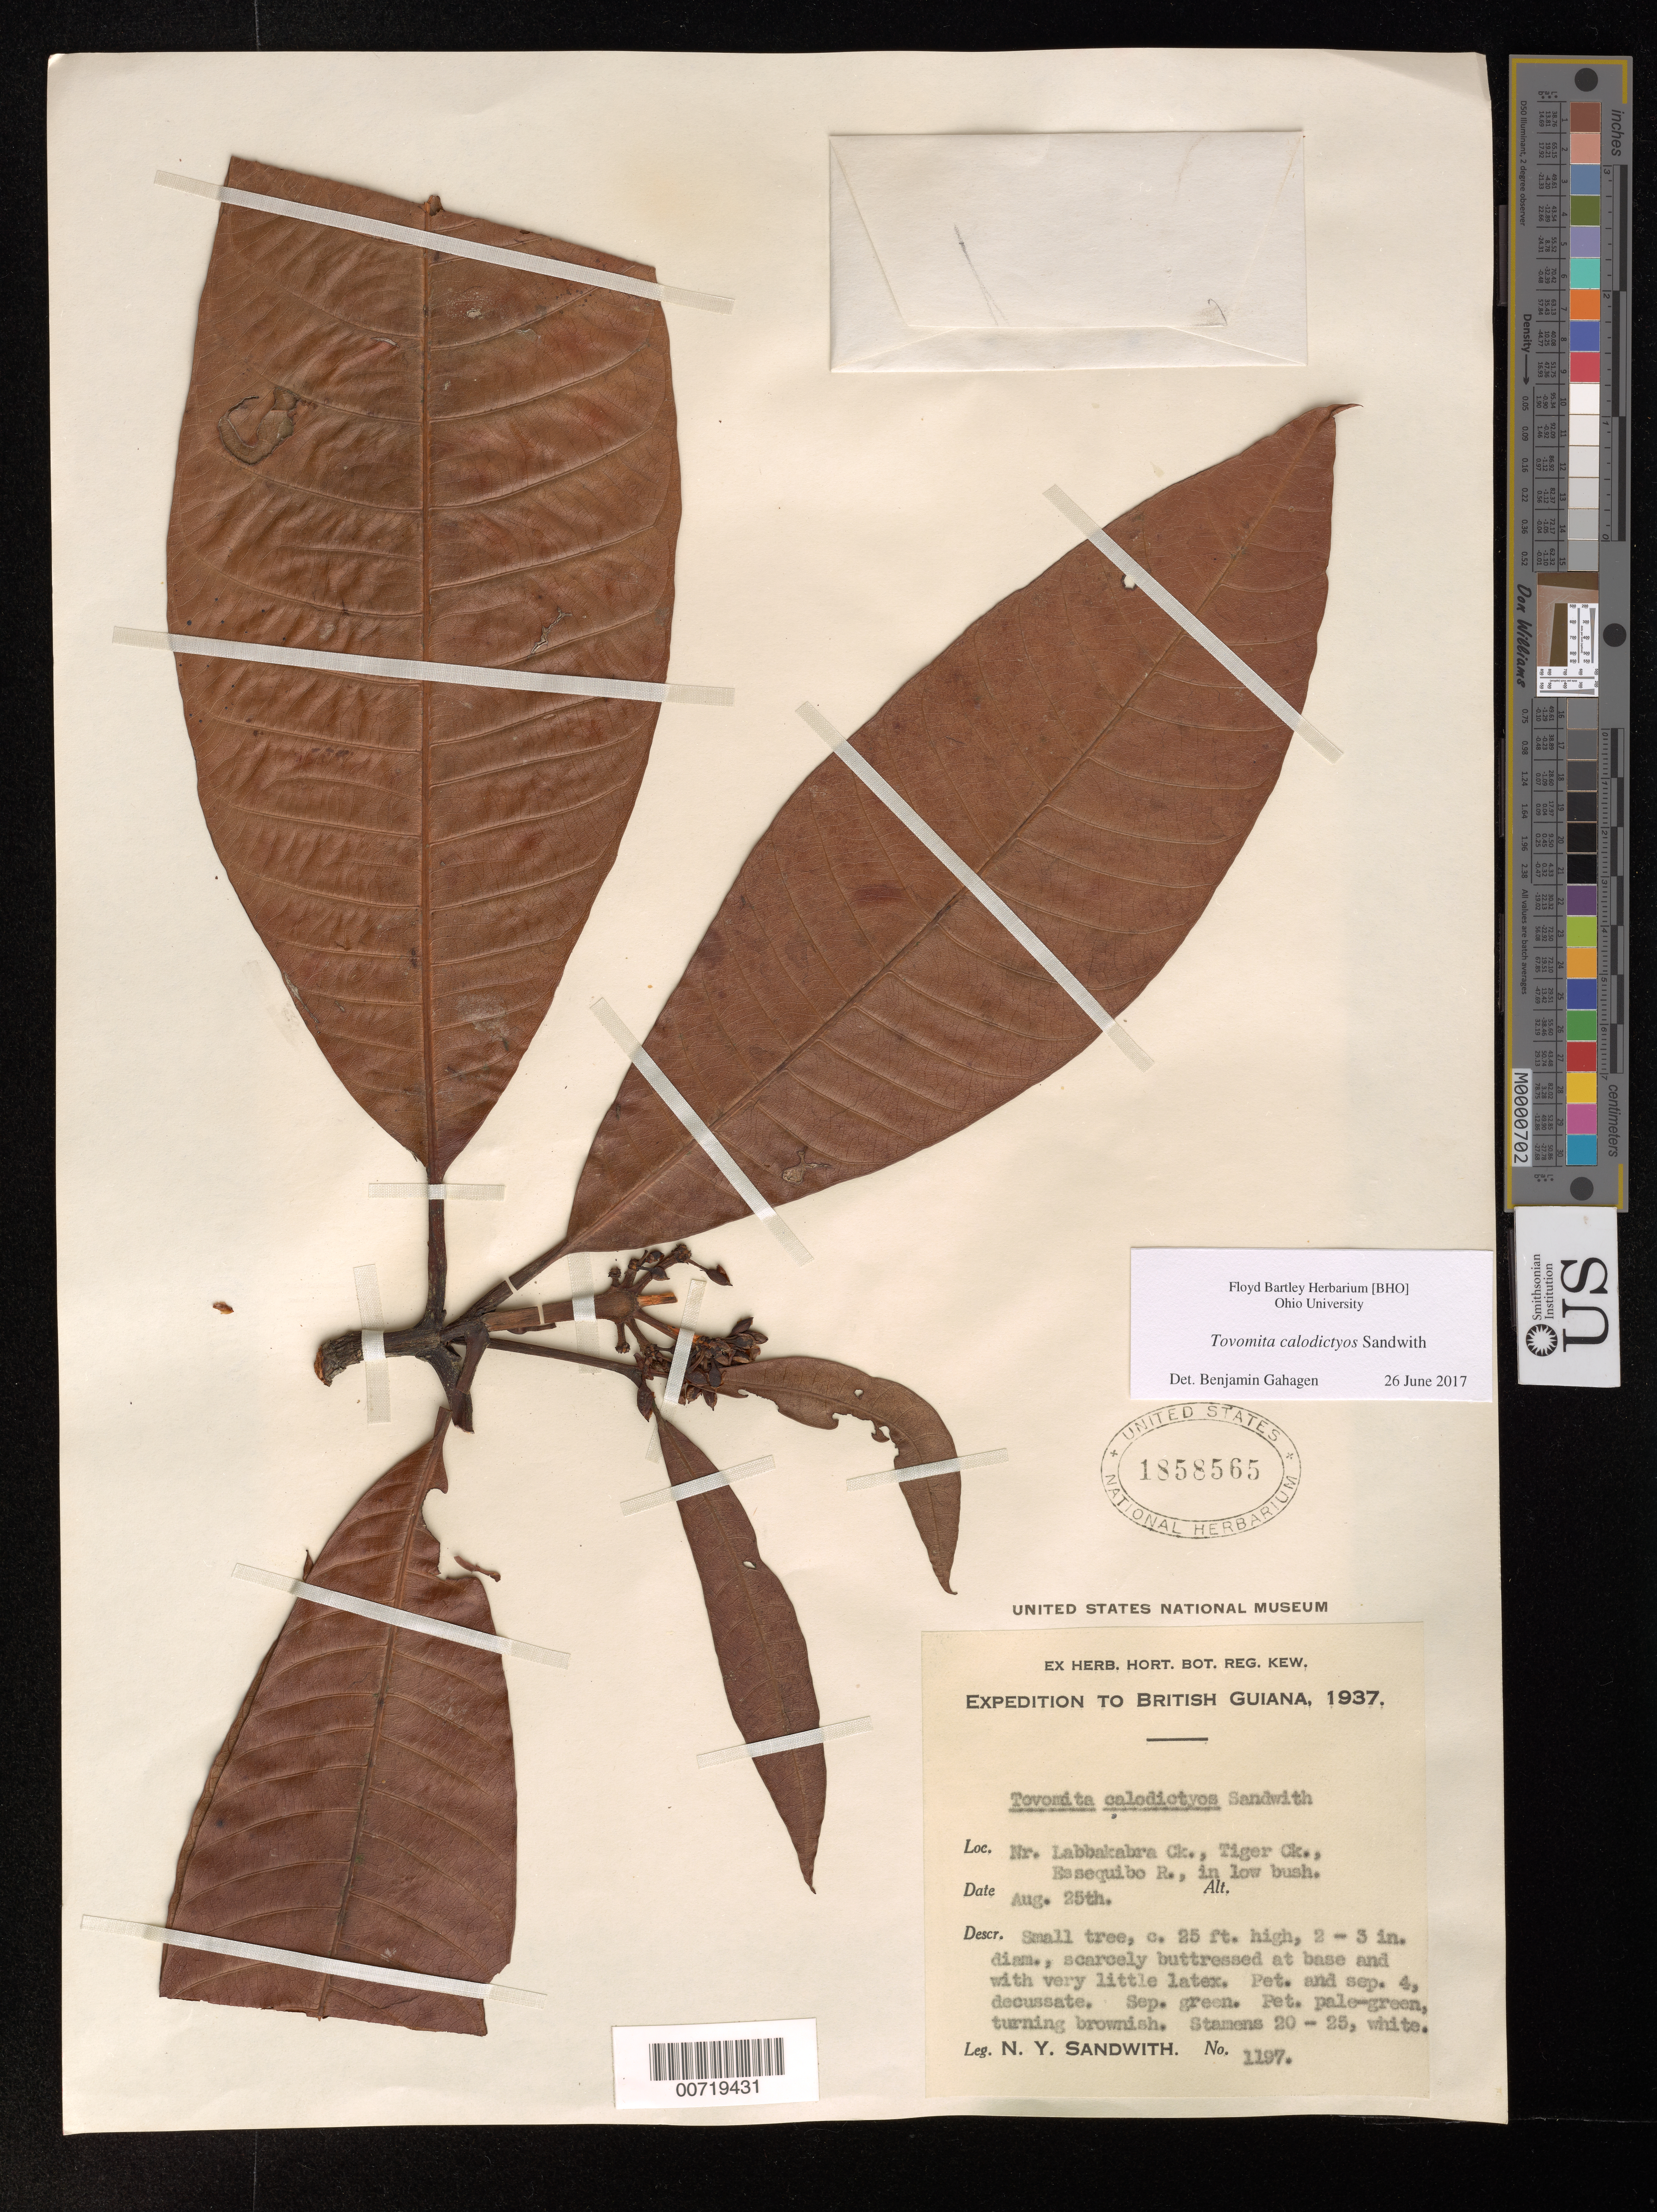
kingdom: Plantae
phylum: Tracheophyta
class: Magnoliopsida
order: Malpighiales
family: Clusiaceae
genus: Tovomita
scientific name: Tovomita calodictyos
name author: Sandwith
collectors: N. Y. Sandwith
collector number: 1197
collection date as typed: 25-Aug-37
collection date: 1937-08-25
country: Guyana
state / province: Cuyuni-Mazaruni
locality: Labbakabra Creek, Tiger Creek, Essequibo R.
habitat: Low bush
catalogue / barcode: US 1858565